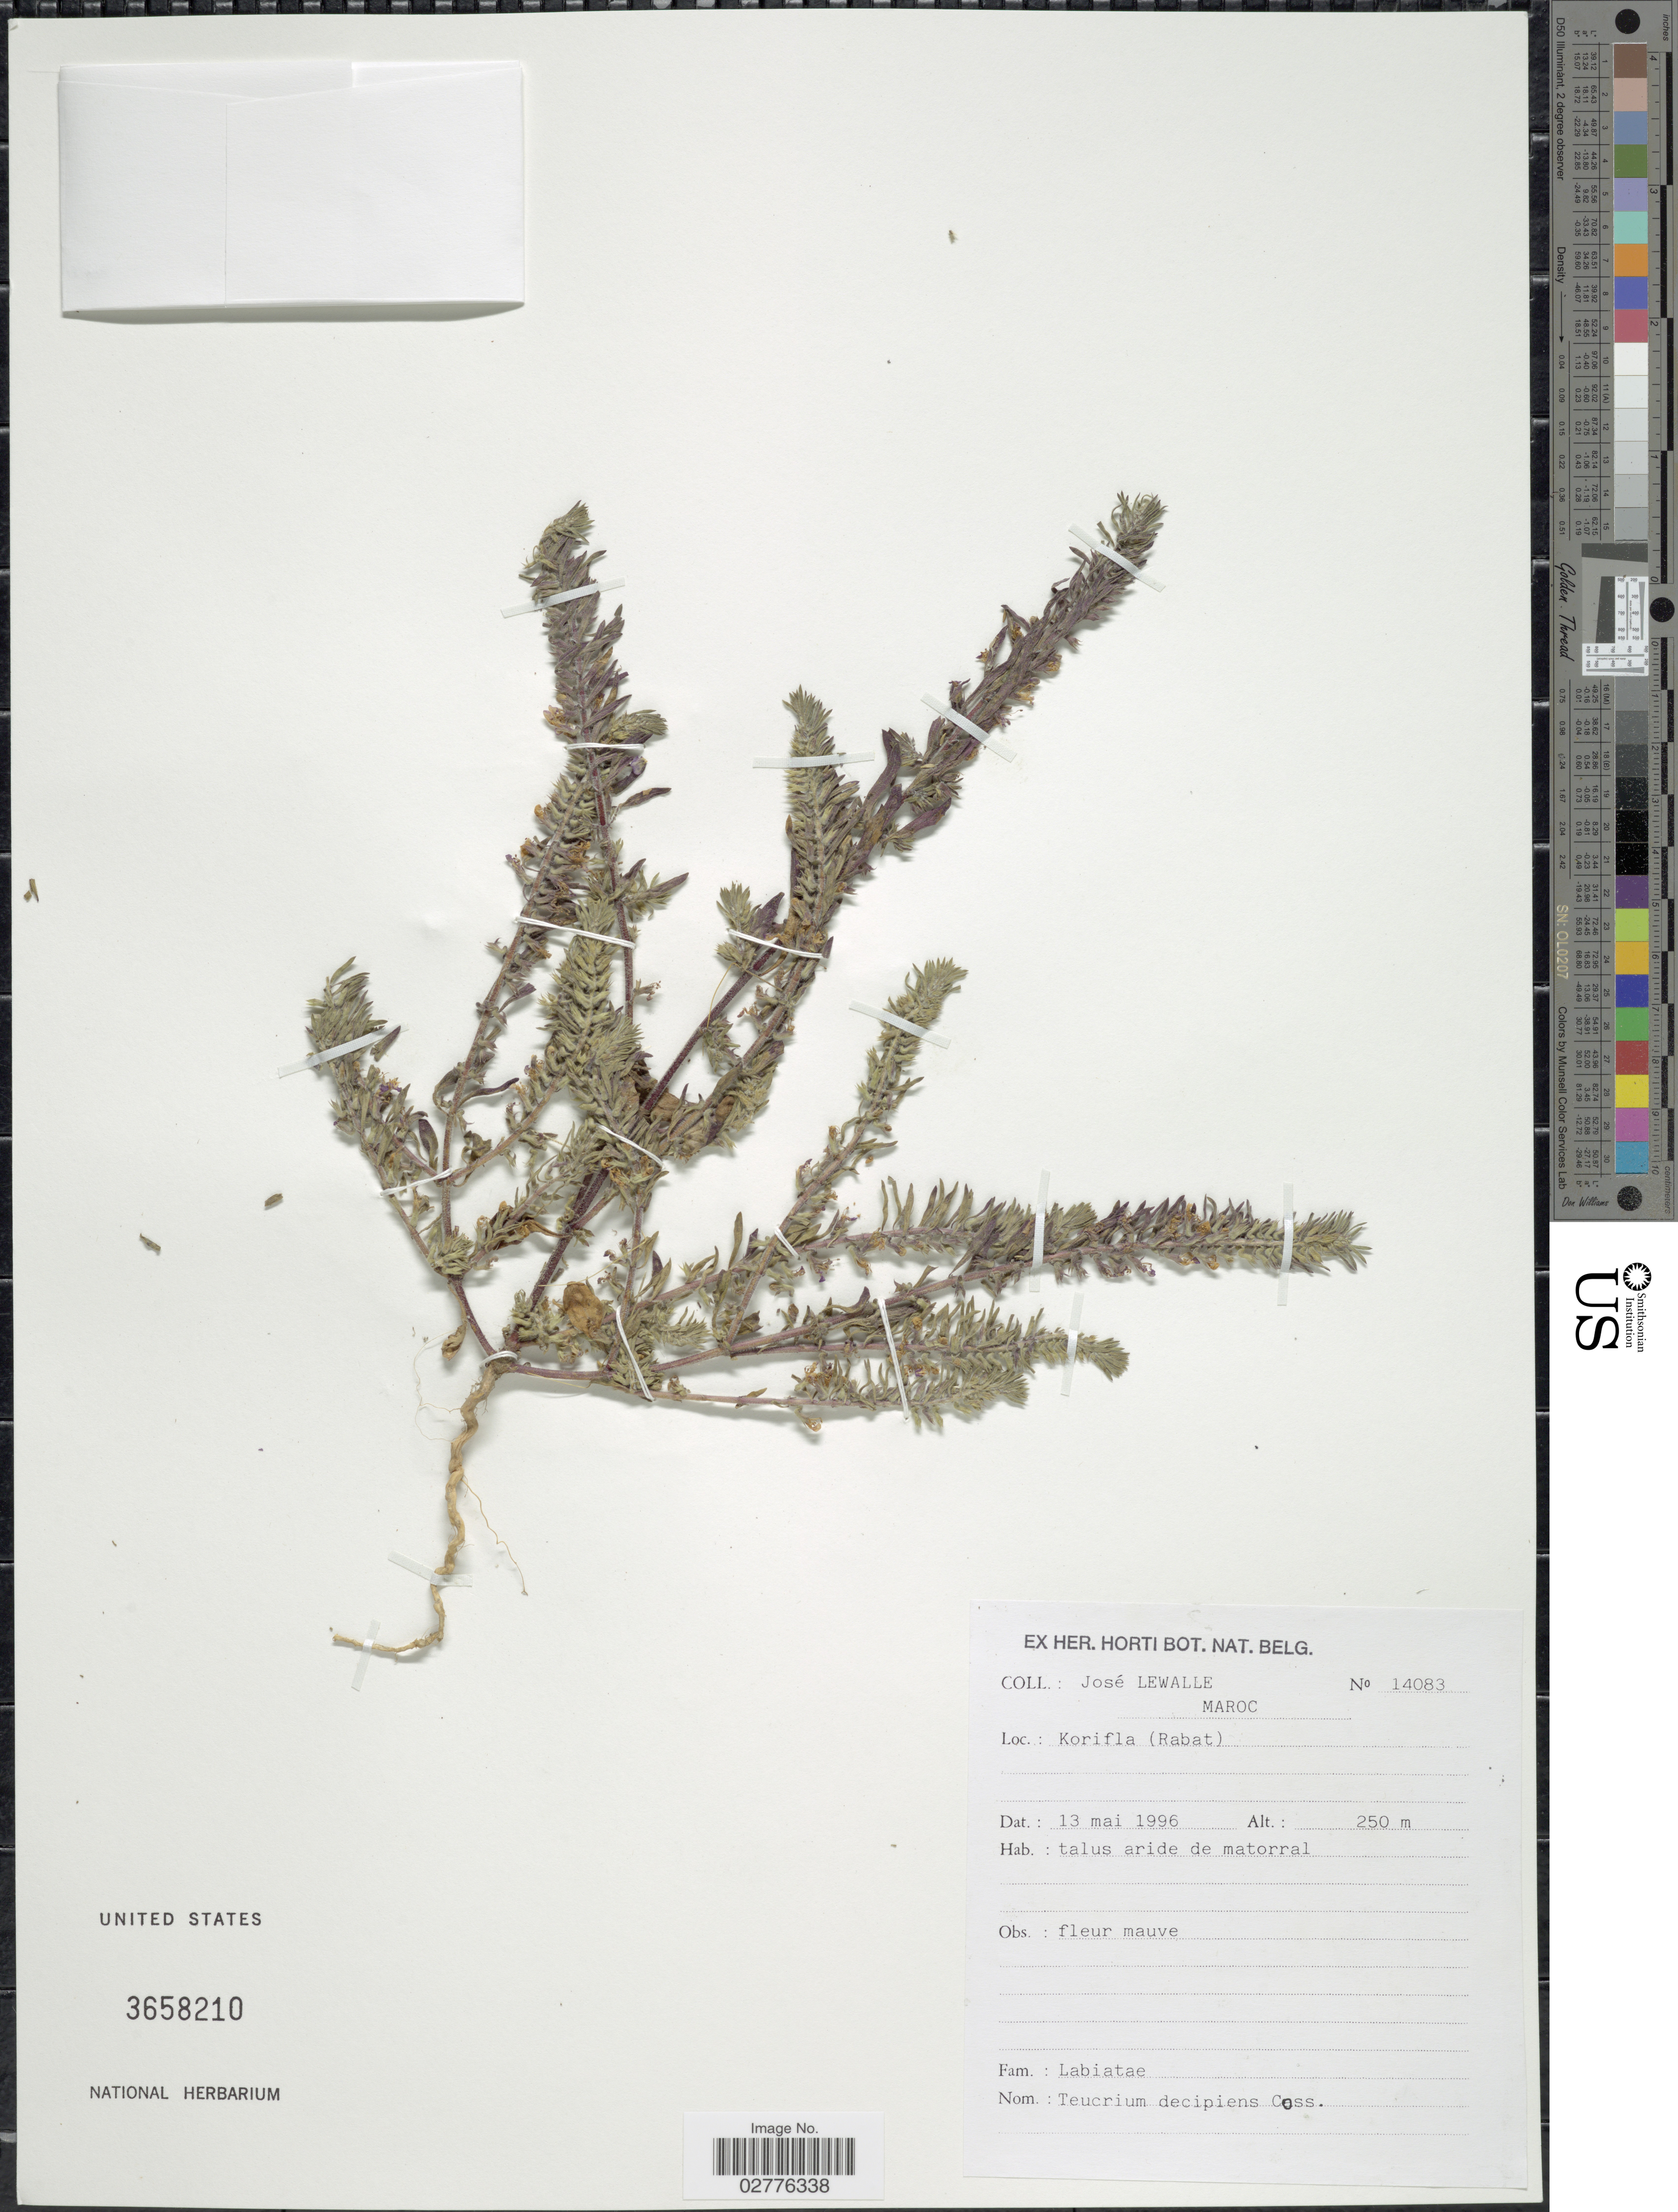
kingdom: Plantae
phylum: Tracheophyta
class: Magnoliopsida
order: Lamiales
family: Lamiaceae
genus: Teucrium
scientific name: Teucrium decipiens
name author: Coss. & Balansa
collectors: J. Lewalle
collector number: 14083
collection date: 1996-05-13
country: Morocco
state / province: Rabat-Salé-Zemmour-Zaër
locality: Korifla (Rabat).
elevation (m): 250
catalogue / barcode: US 3658210